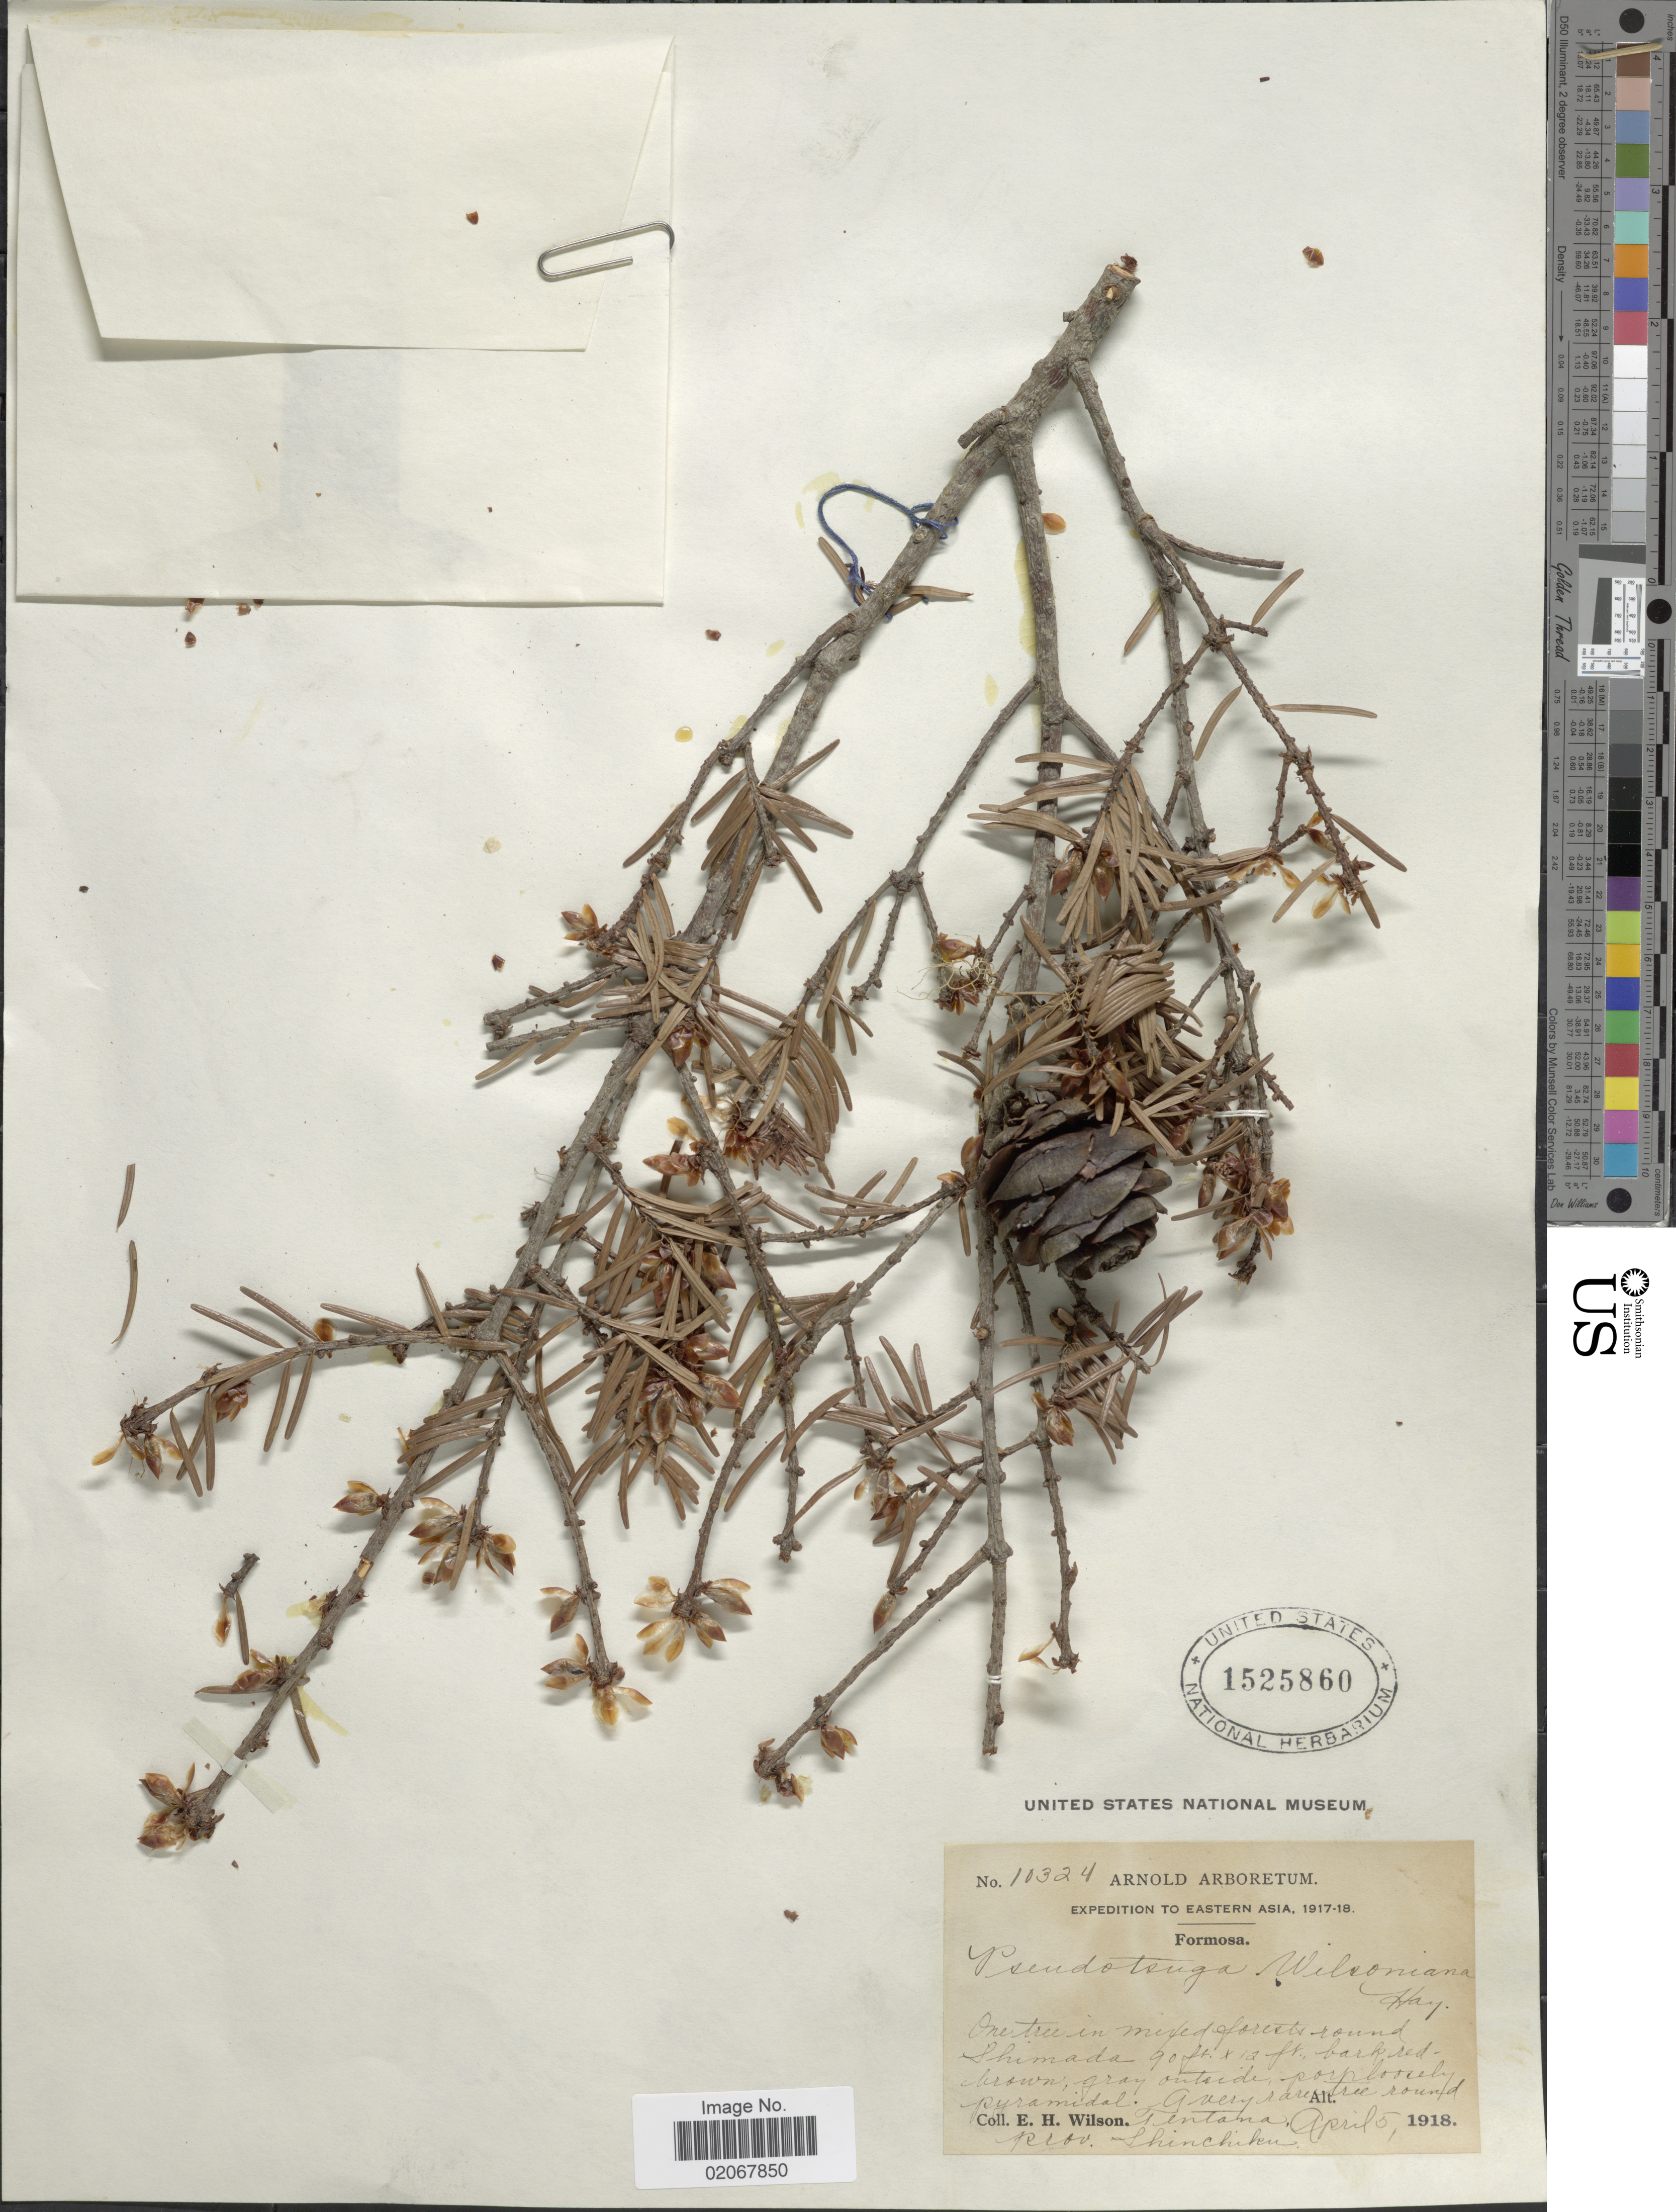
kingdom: Plantae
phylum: Tracheophyta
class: Pinopsida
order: Pinales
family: Pinaceae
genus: Pseudotsuga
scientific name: Pseudotsuga wilsoniana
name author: Hayata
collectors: E. Wilson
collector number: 10324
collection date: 1918-04-05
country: Taiwan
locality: Eastern Asia. Formosa. Tentana, Prov. Shinchiku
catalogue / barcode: US 1525860